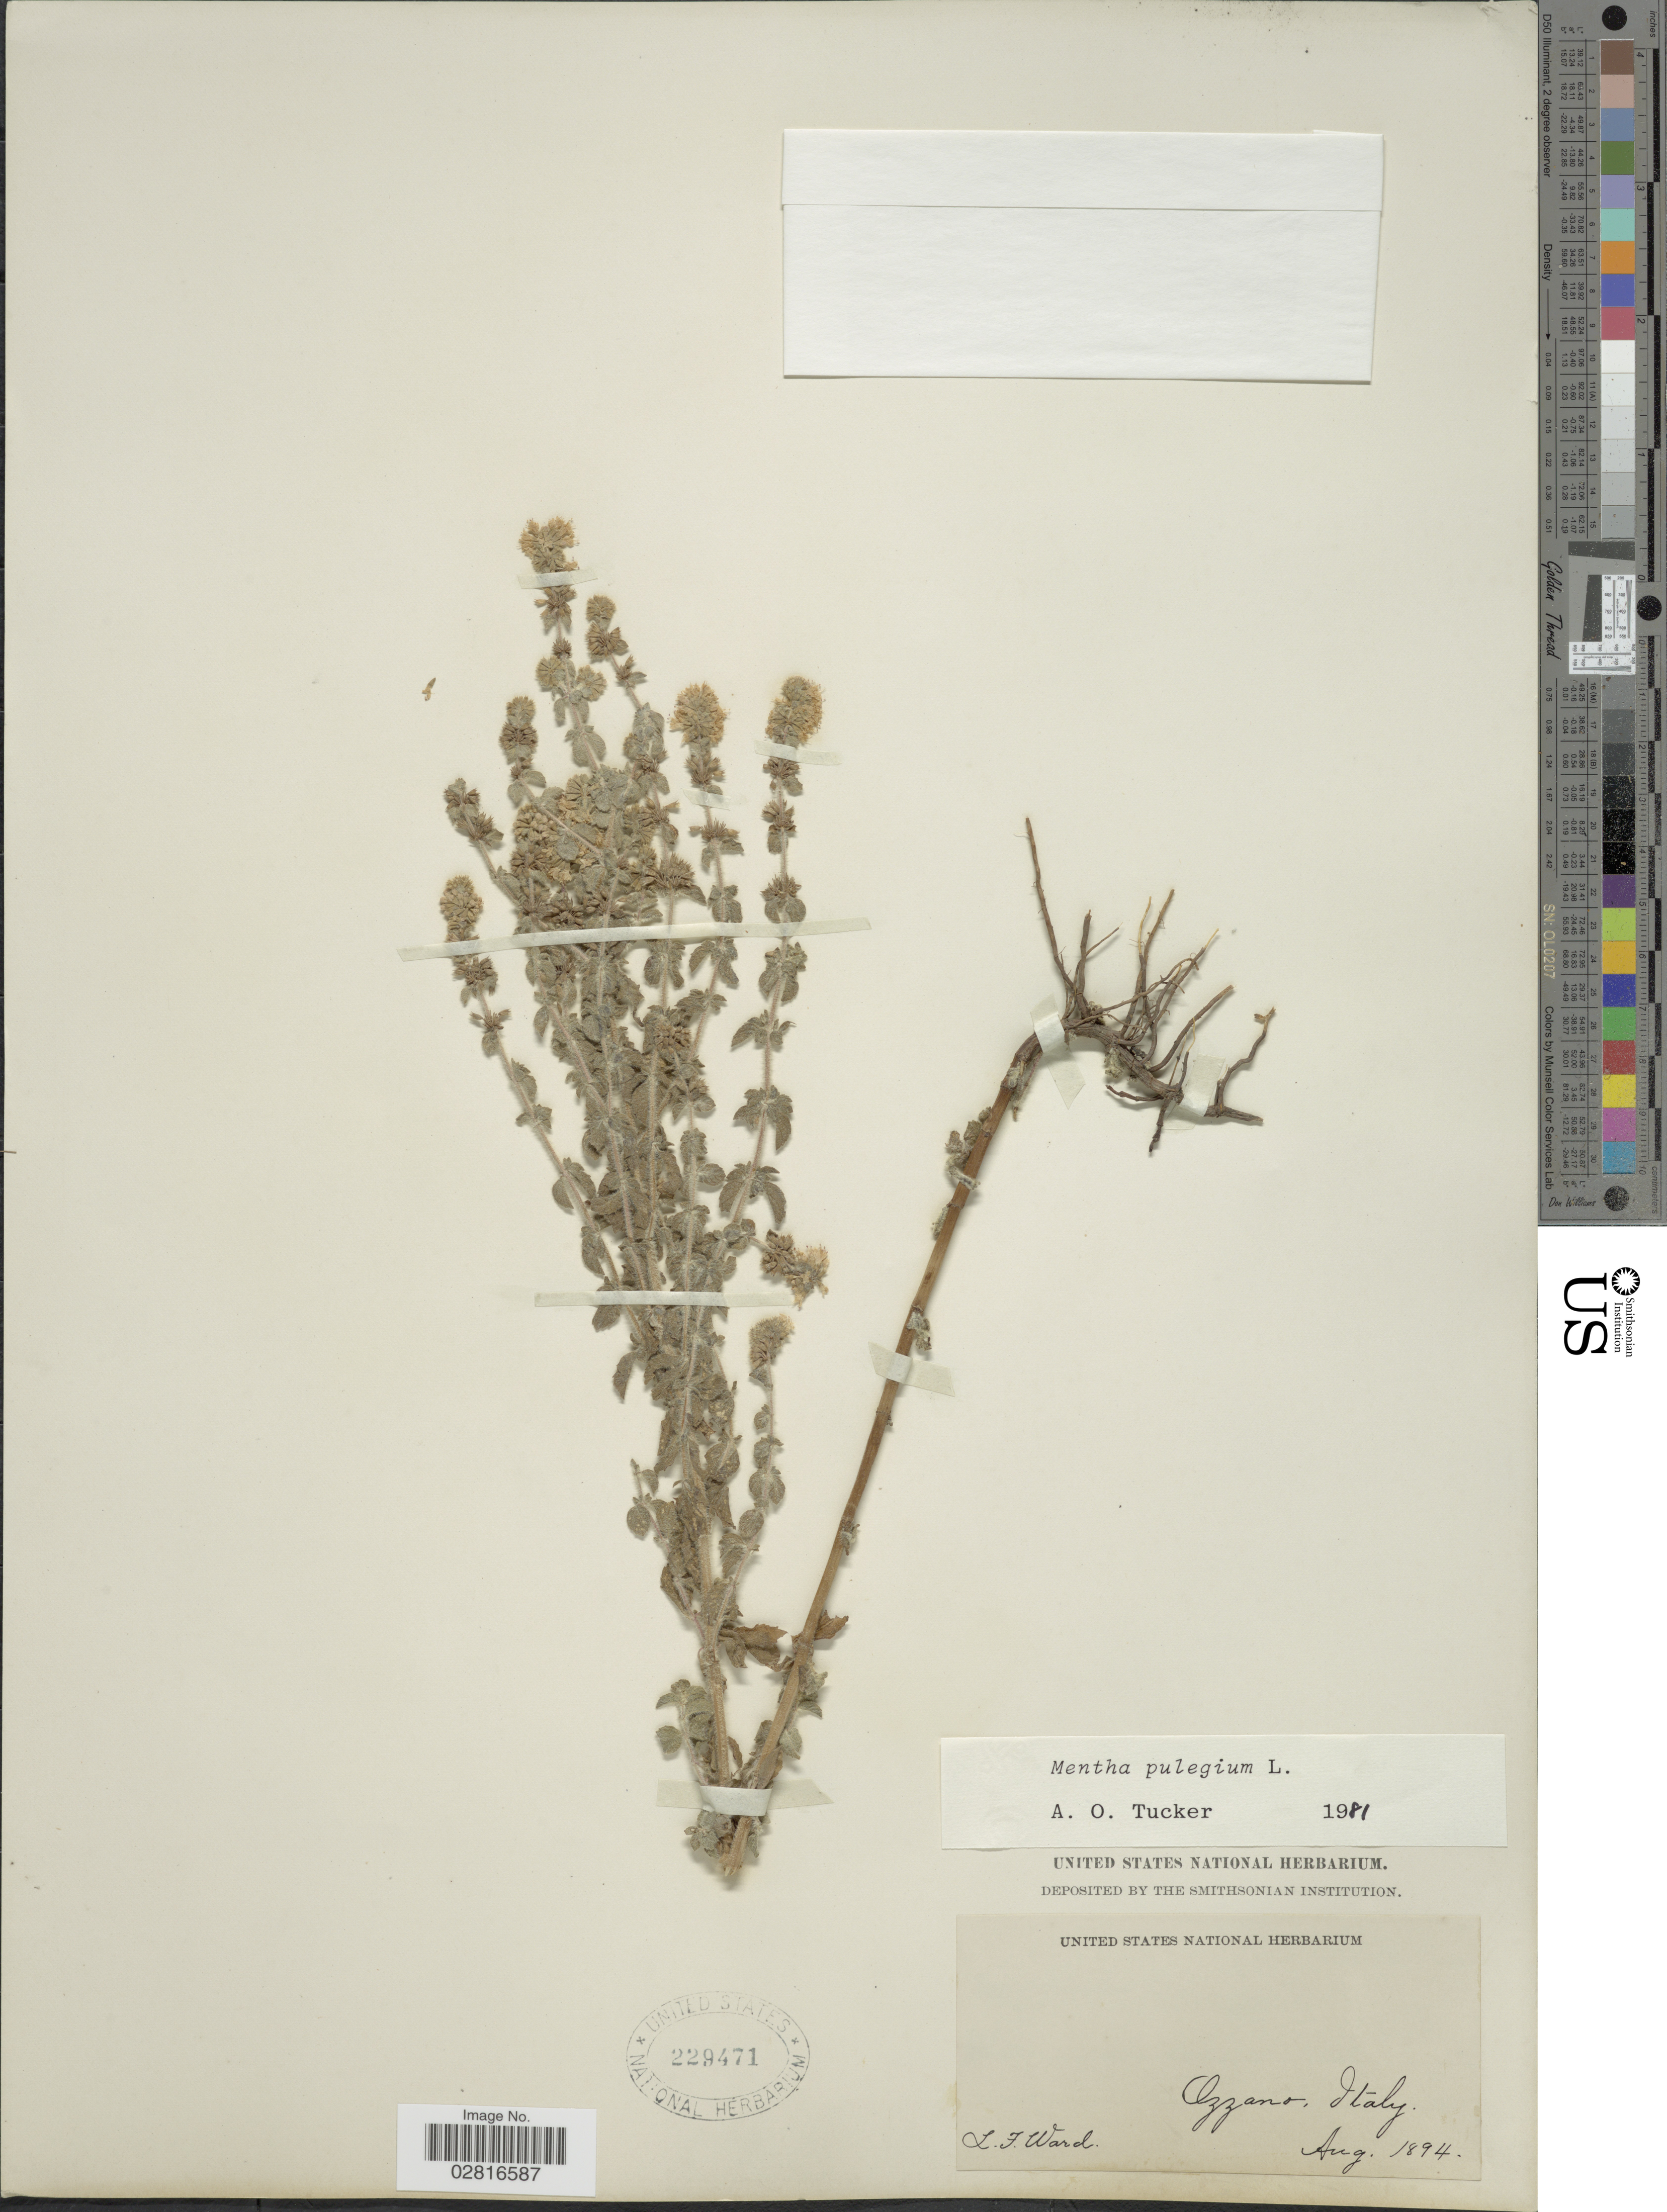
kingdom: Plantae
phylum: Tracheophyta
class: Magnoliopsida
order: Lamiales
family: Lamiaceae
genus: Mentha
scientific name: Mentha pulegium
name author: L.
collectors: L. Ward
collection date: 1894-08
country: Italy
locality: Ozzano.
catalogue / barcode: US 229471